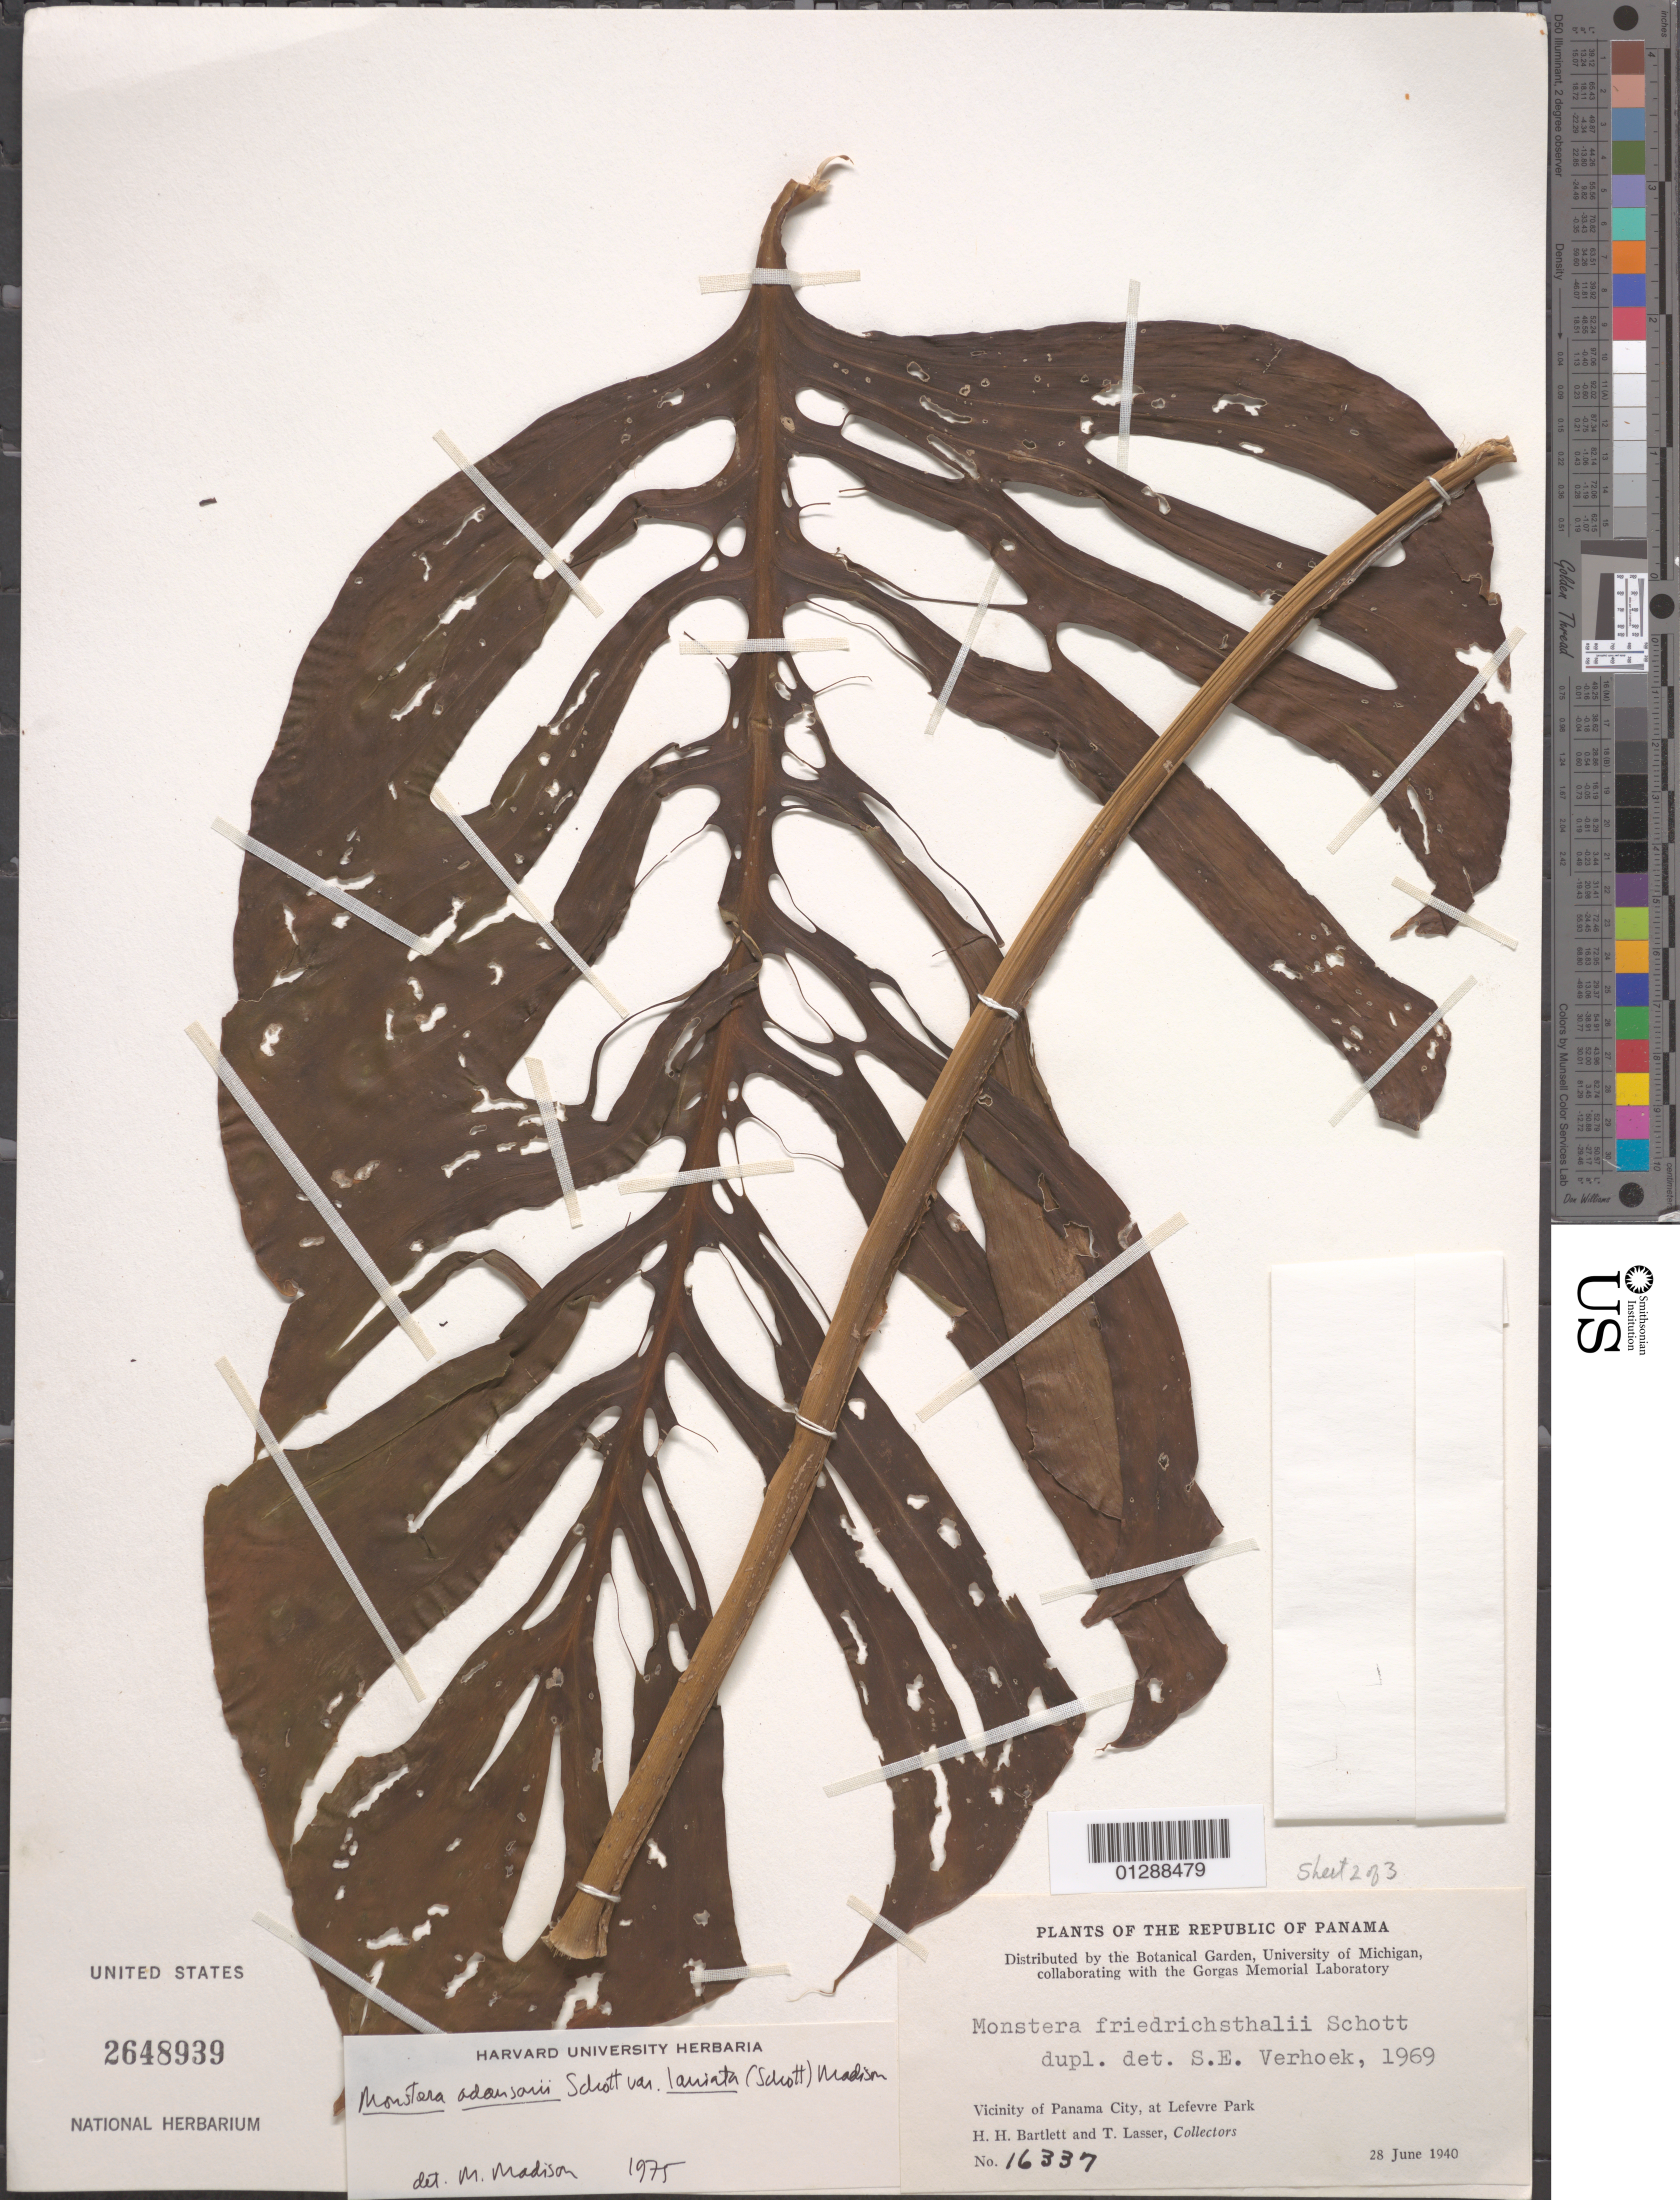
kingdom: Plantae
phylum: Tracheophyta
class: Liliopsida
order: Alismatales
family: Araceae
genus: Monstera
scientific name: Monstera adansonii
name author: Schott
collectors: H. H. Bartlett & T. Lasser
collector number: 16337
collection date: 1940-06-28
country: Panama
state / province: Panamá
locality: The Republic of Panama. Vicinity of Panama City, at Lefevre Park.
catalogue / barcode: US 2648939